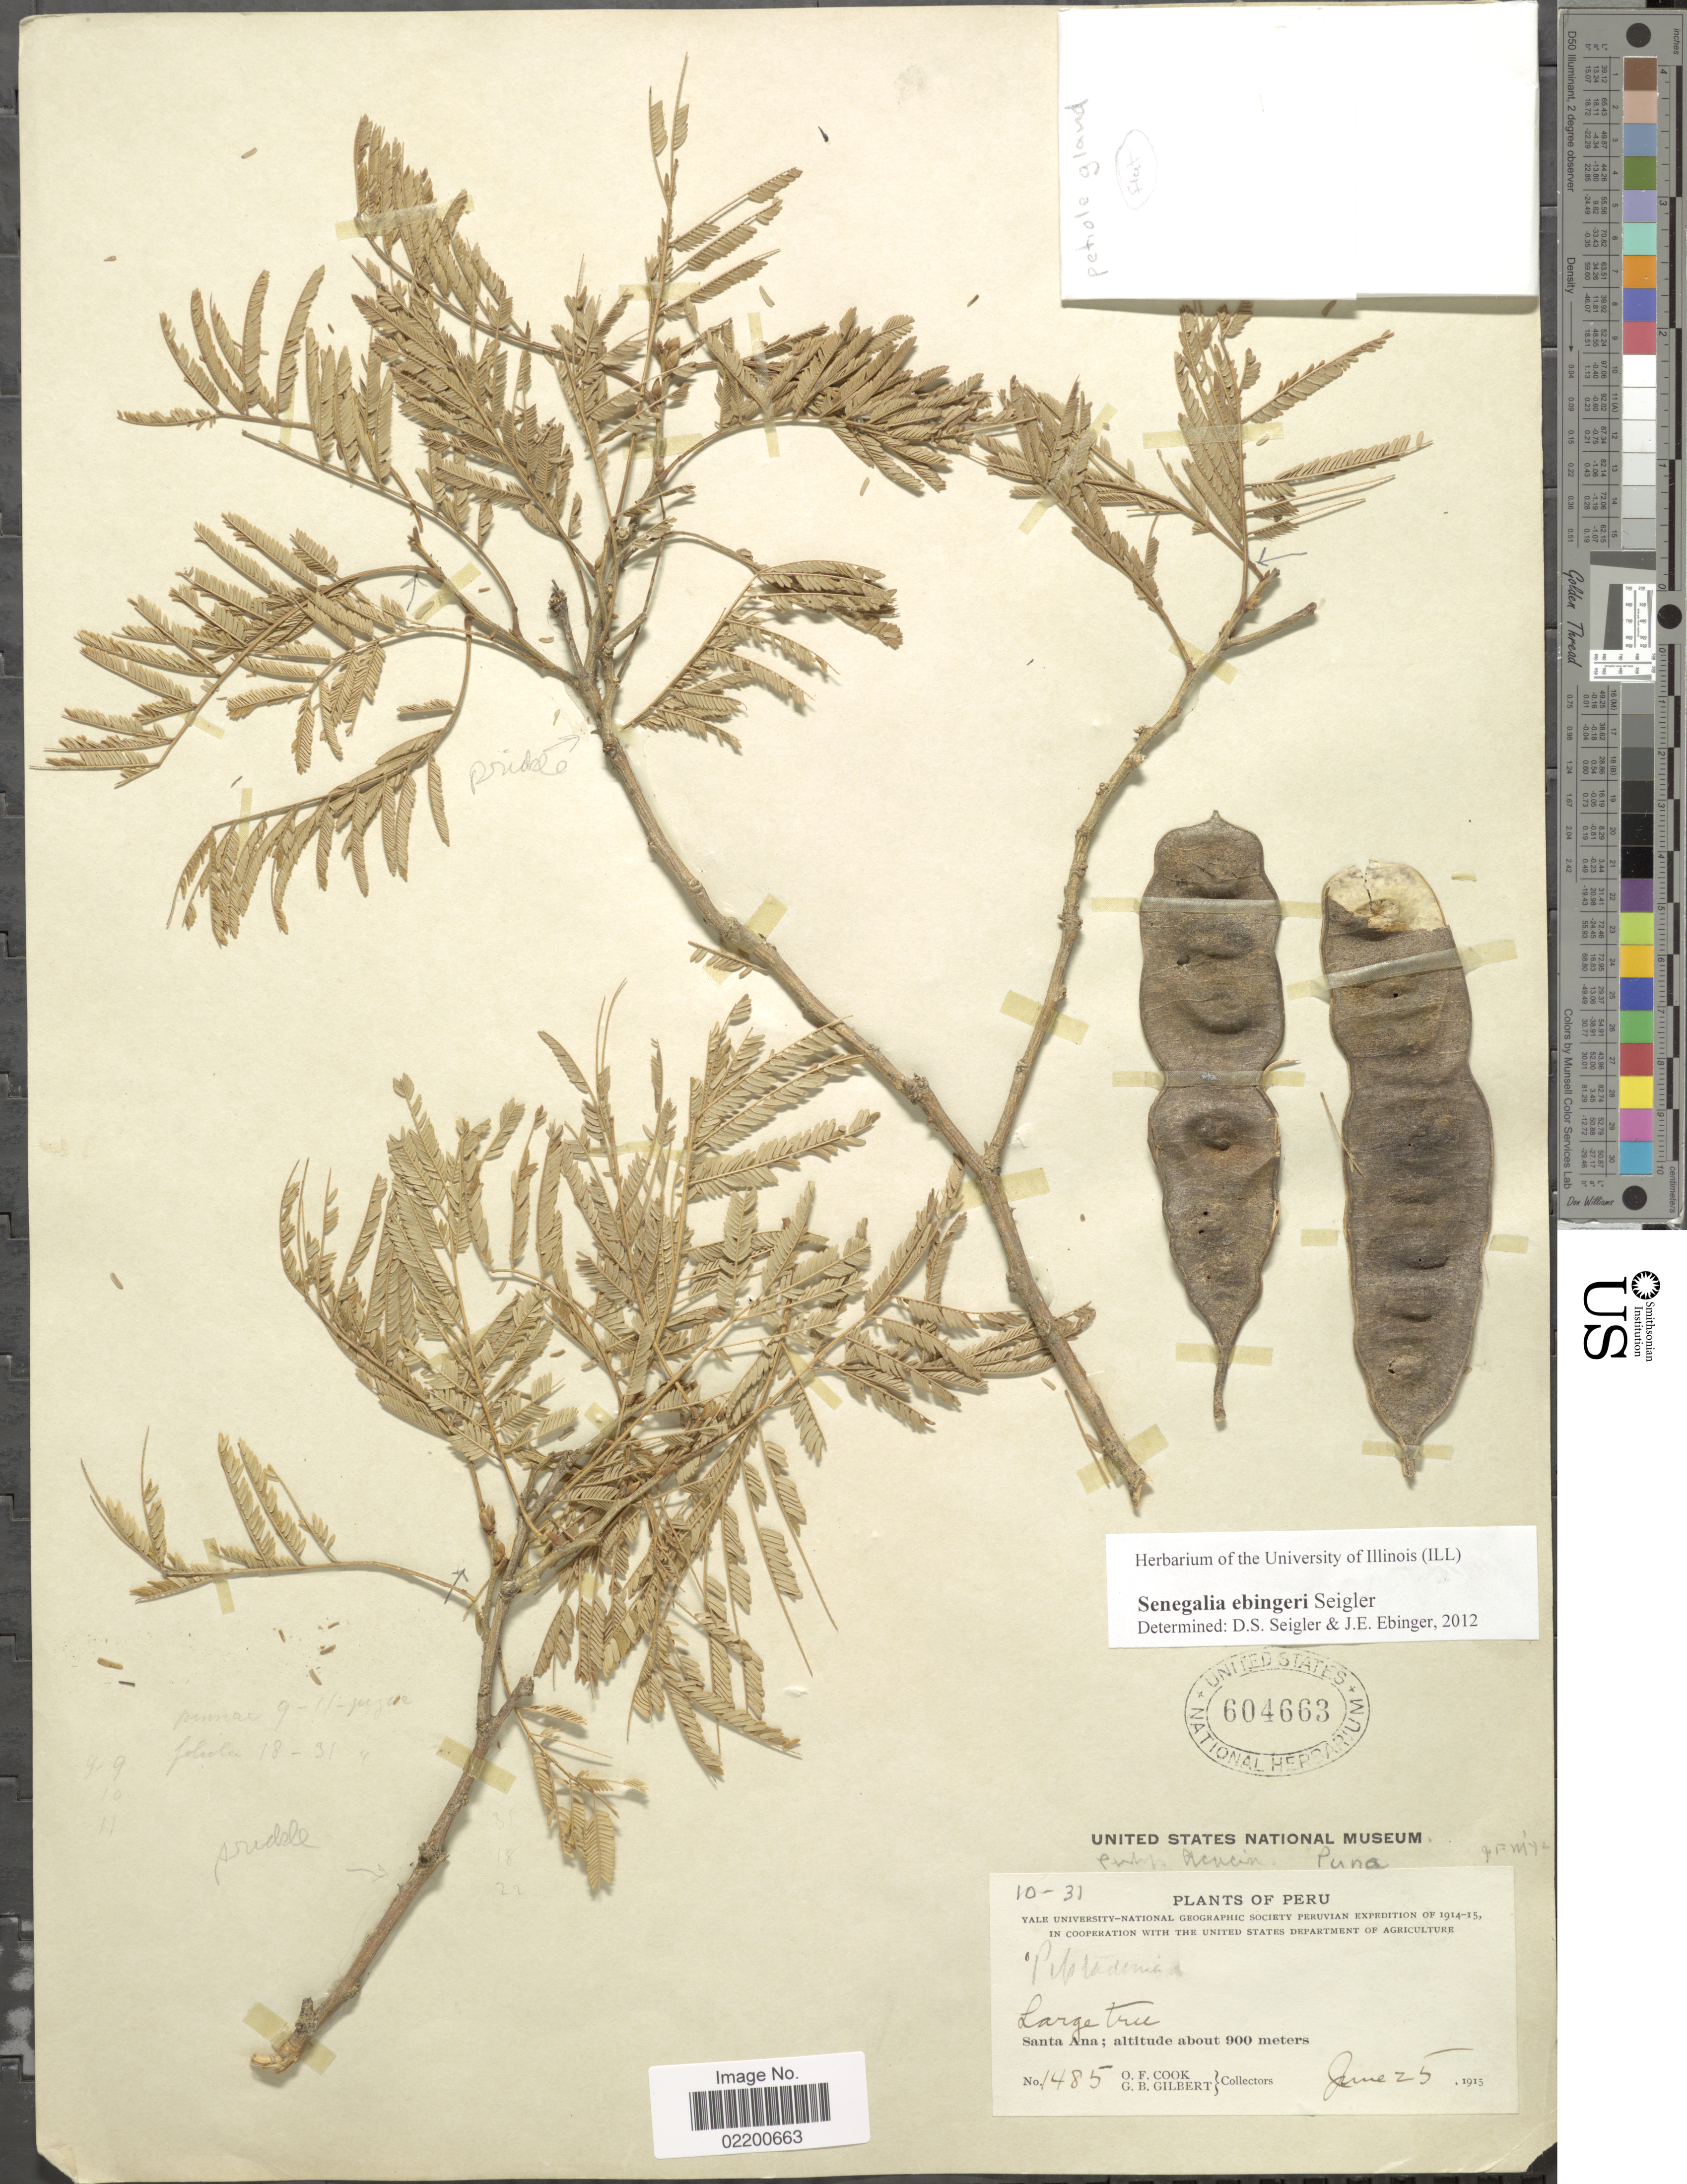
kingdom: Plantae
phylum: Tracheophyta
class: Magnoliopsida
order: Fabales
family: Fabaceae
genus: Senegalia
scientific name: Senegalia ebingeri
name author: Seigler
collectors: O. F. Cook & G. B. Gilbert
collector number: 1485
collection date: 1915-06-25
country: Peru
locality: Santa Ana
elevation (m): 900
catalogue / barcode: US 604663